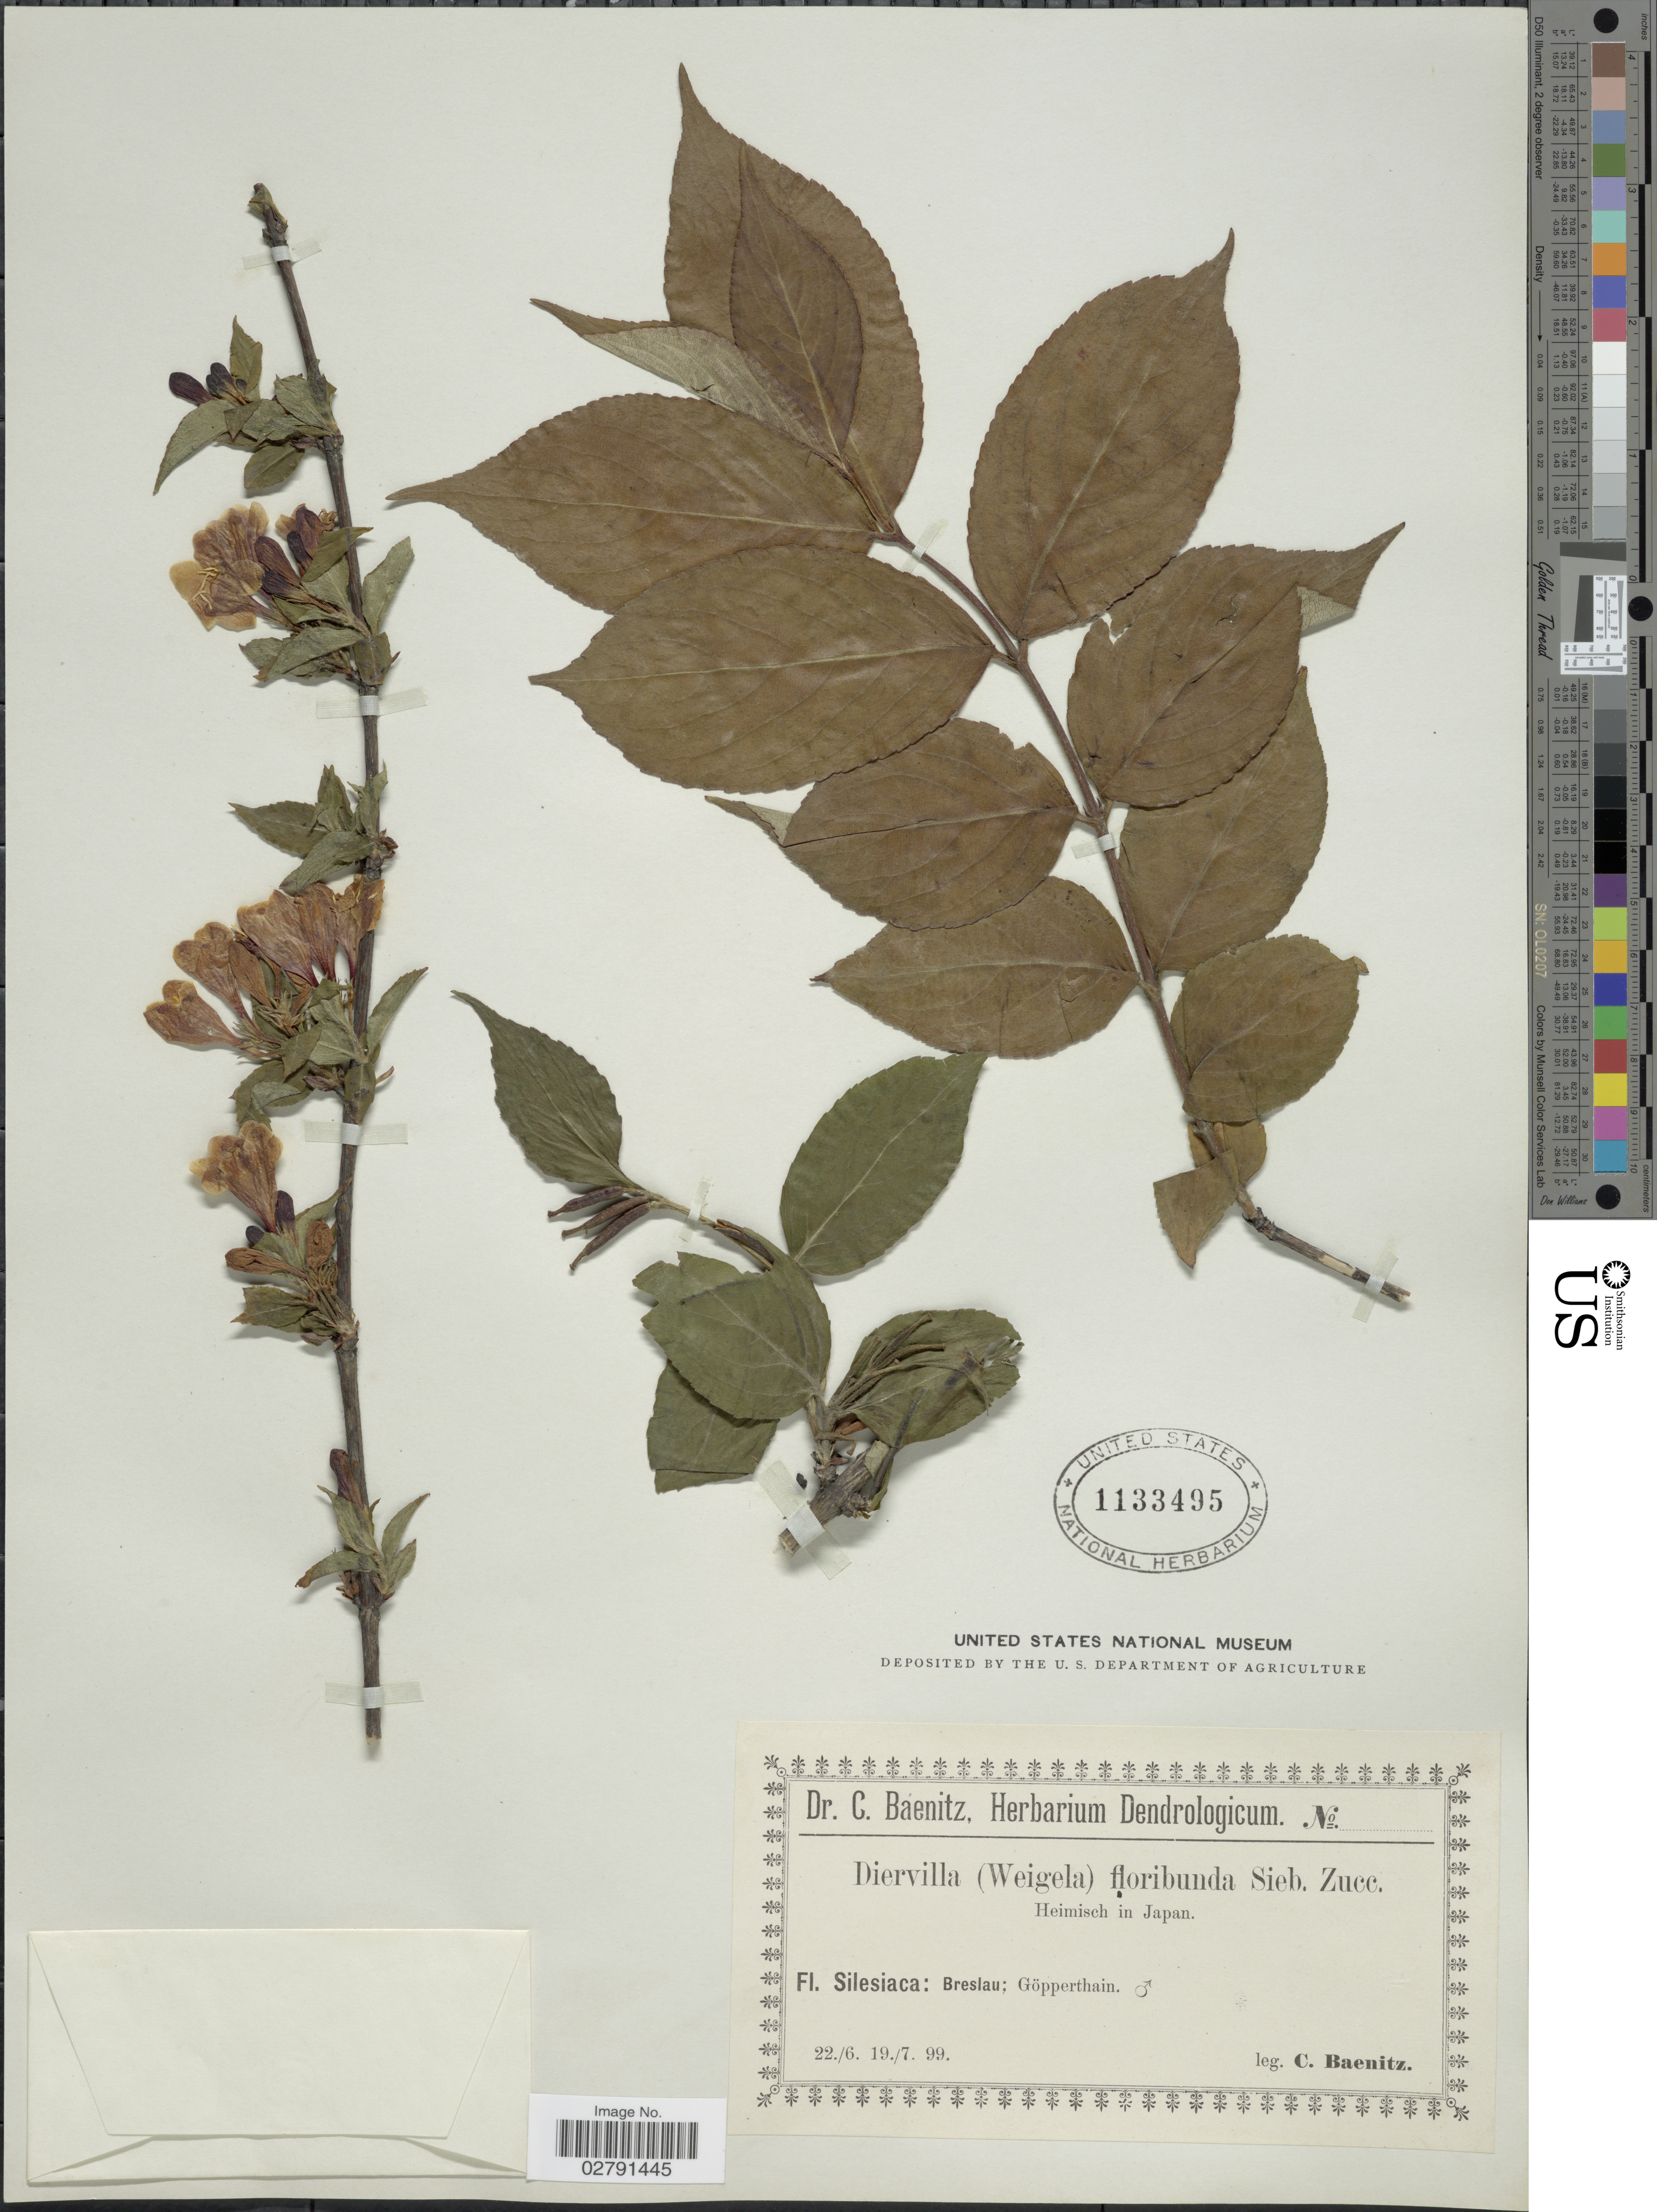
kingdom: Plantae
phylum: Tracheophyta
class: Magnoliopsida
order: Dipsacales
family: Caprifoliaceae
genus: Diervilla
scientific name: Diervilla japonica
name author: (Thunb.) DC.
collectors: C. G. Baenitz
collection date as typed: Transcribed d/m/y: 22/6/99 to 19/7/99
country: Poland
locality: Silesiaca: Breslau; Göpperthain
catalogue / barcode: US 1133495